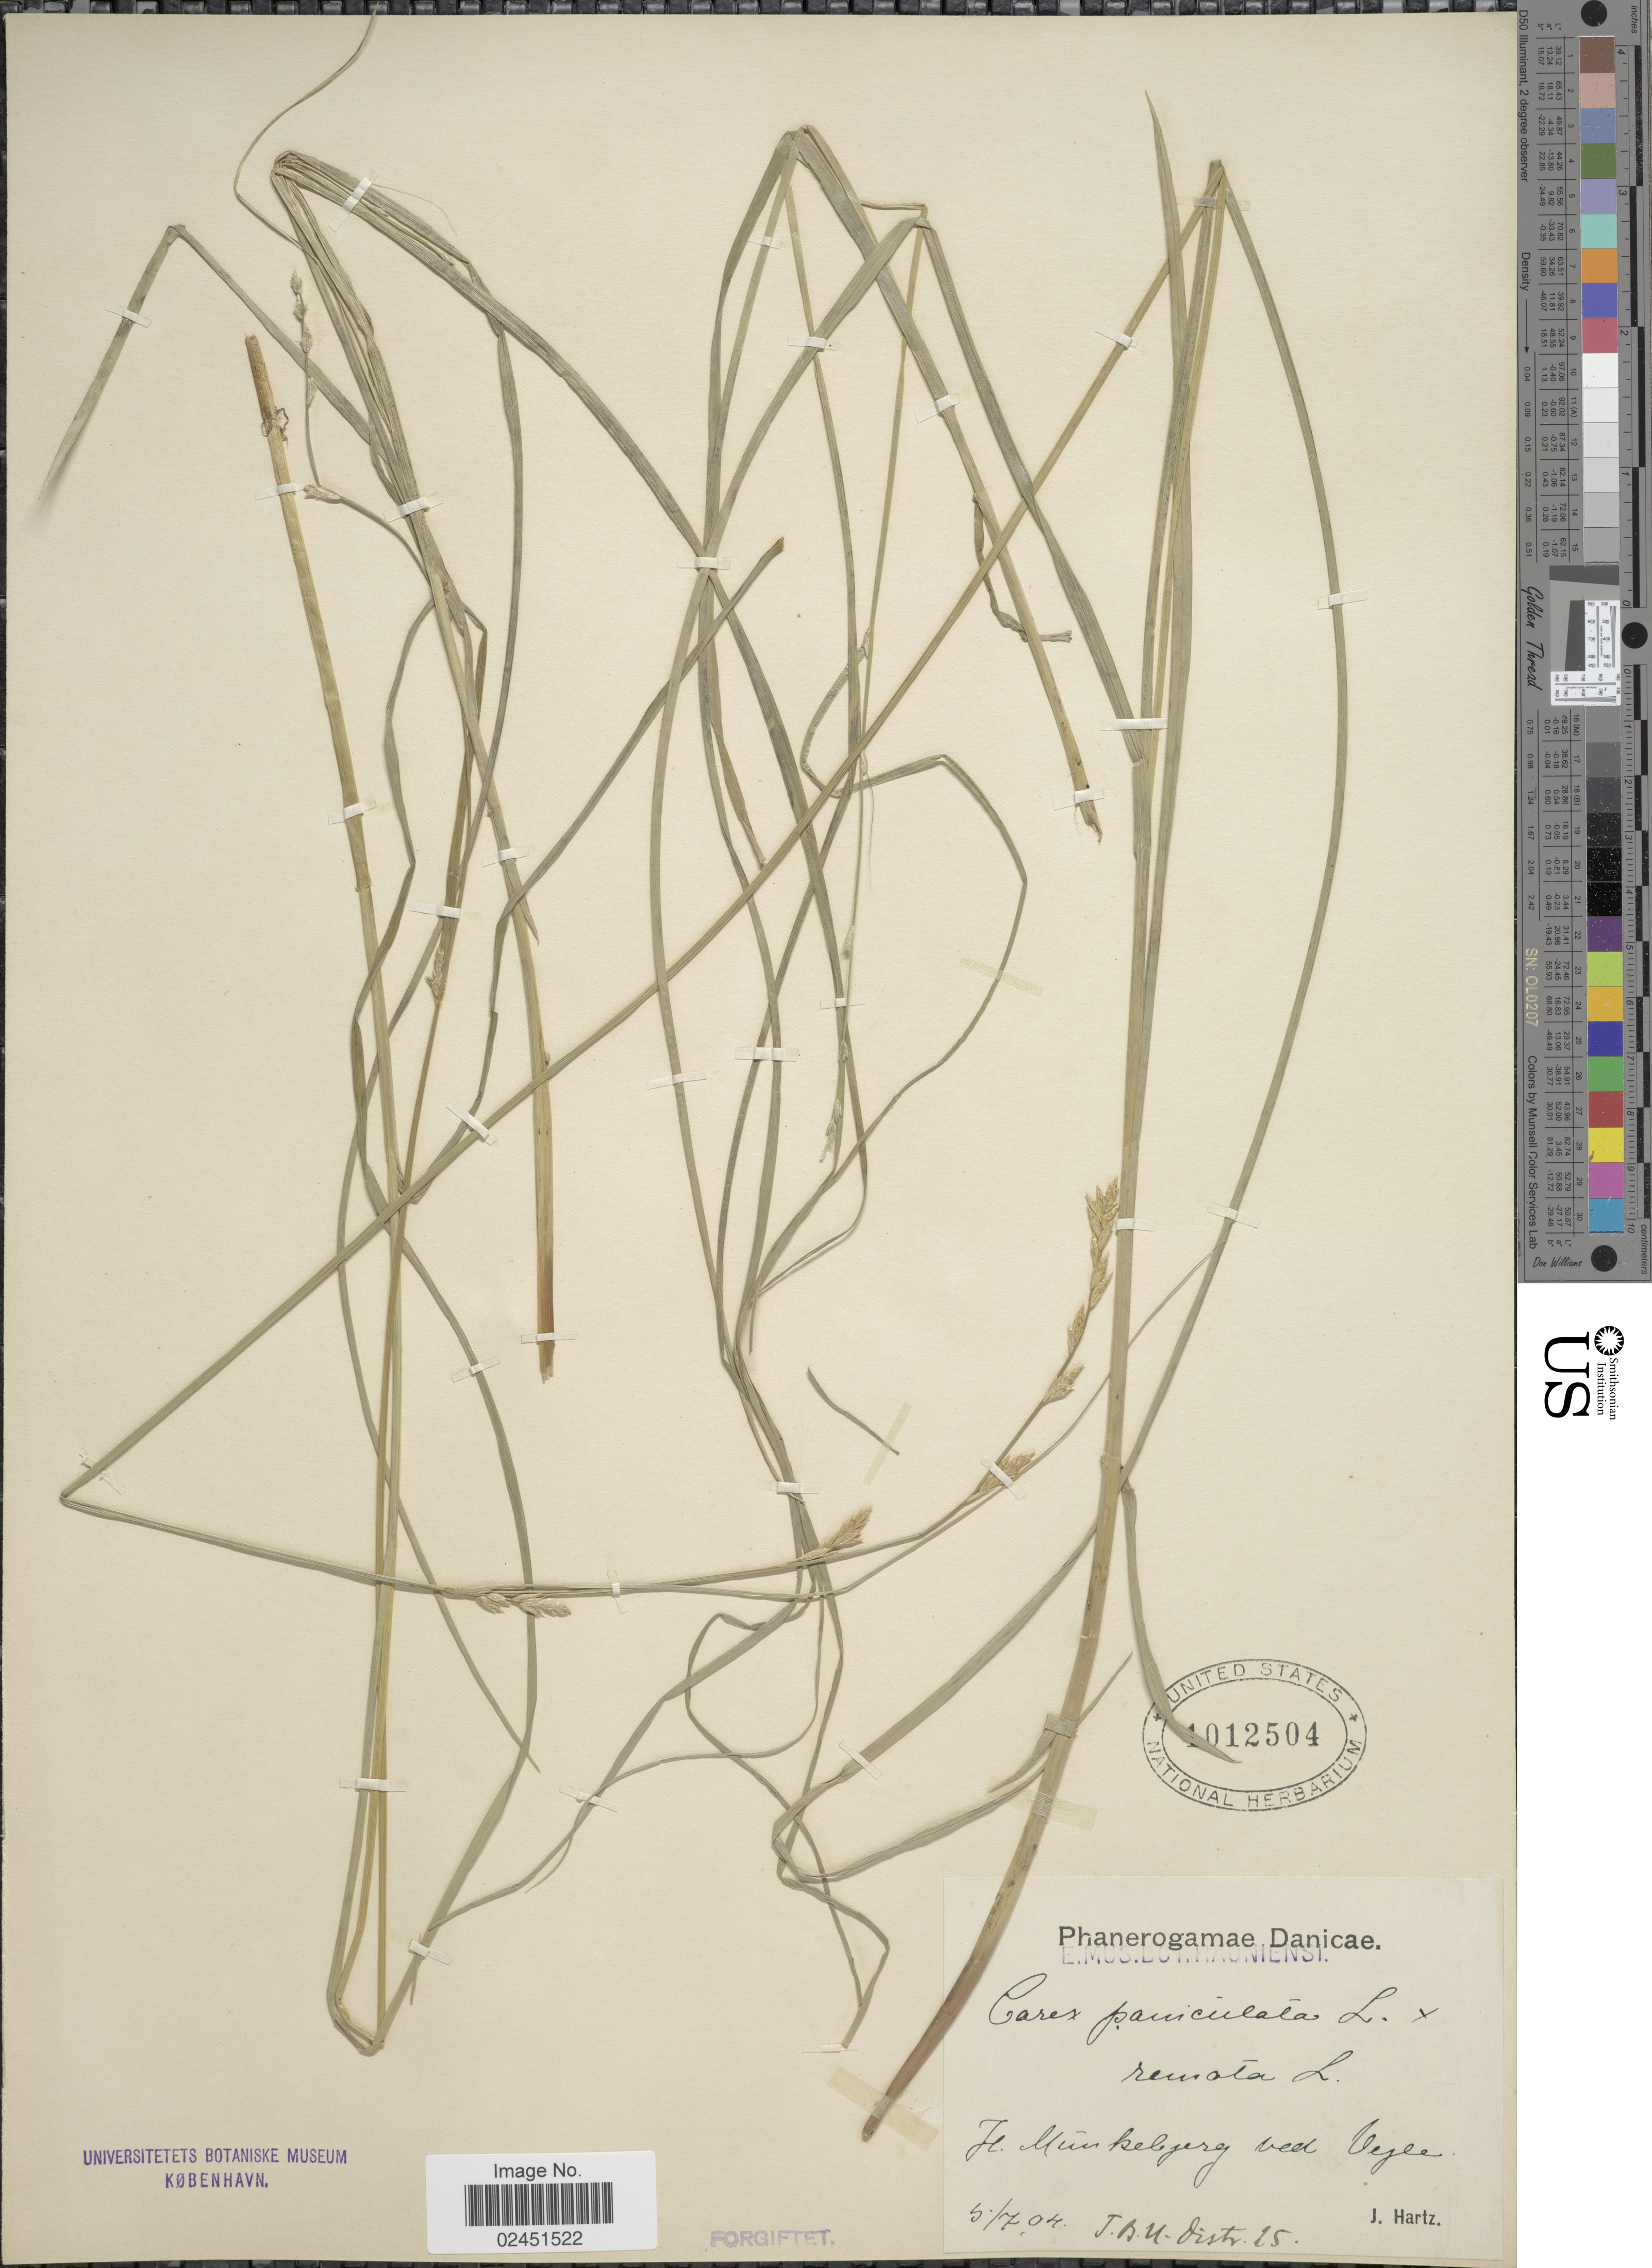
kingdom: Plantae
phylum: Tracheophyta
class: Liliopsida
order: Poales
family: Cyperaceae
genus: Carex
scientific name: Carex paniculata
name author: L.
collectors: J. Hartz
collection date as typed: Transcribed d/m/y: 5/7/4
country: Denmark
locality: Danicae. Fl. Munkebjerg ved Vejle.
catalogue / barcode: US 1012504